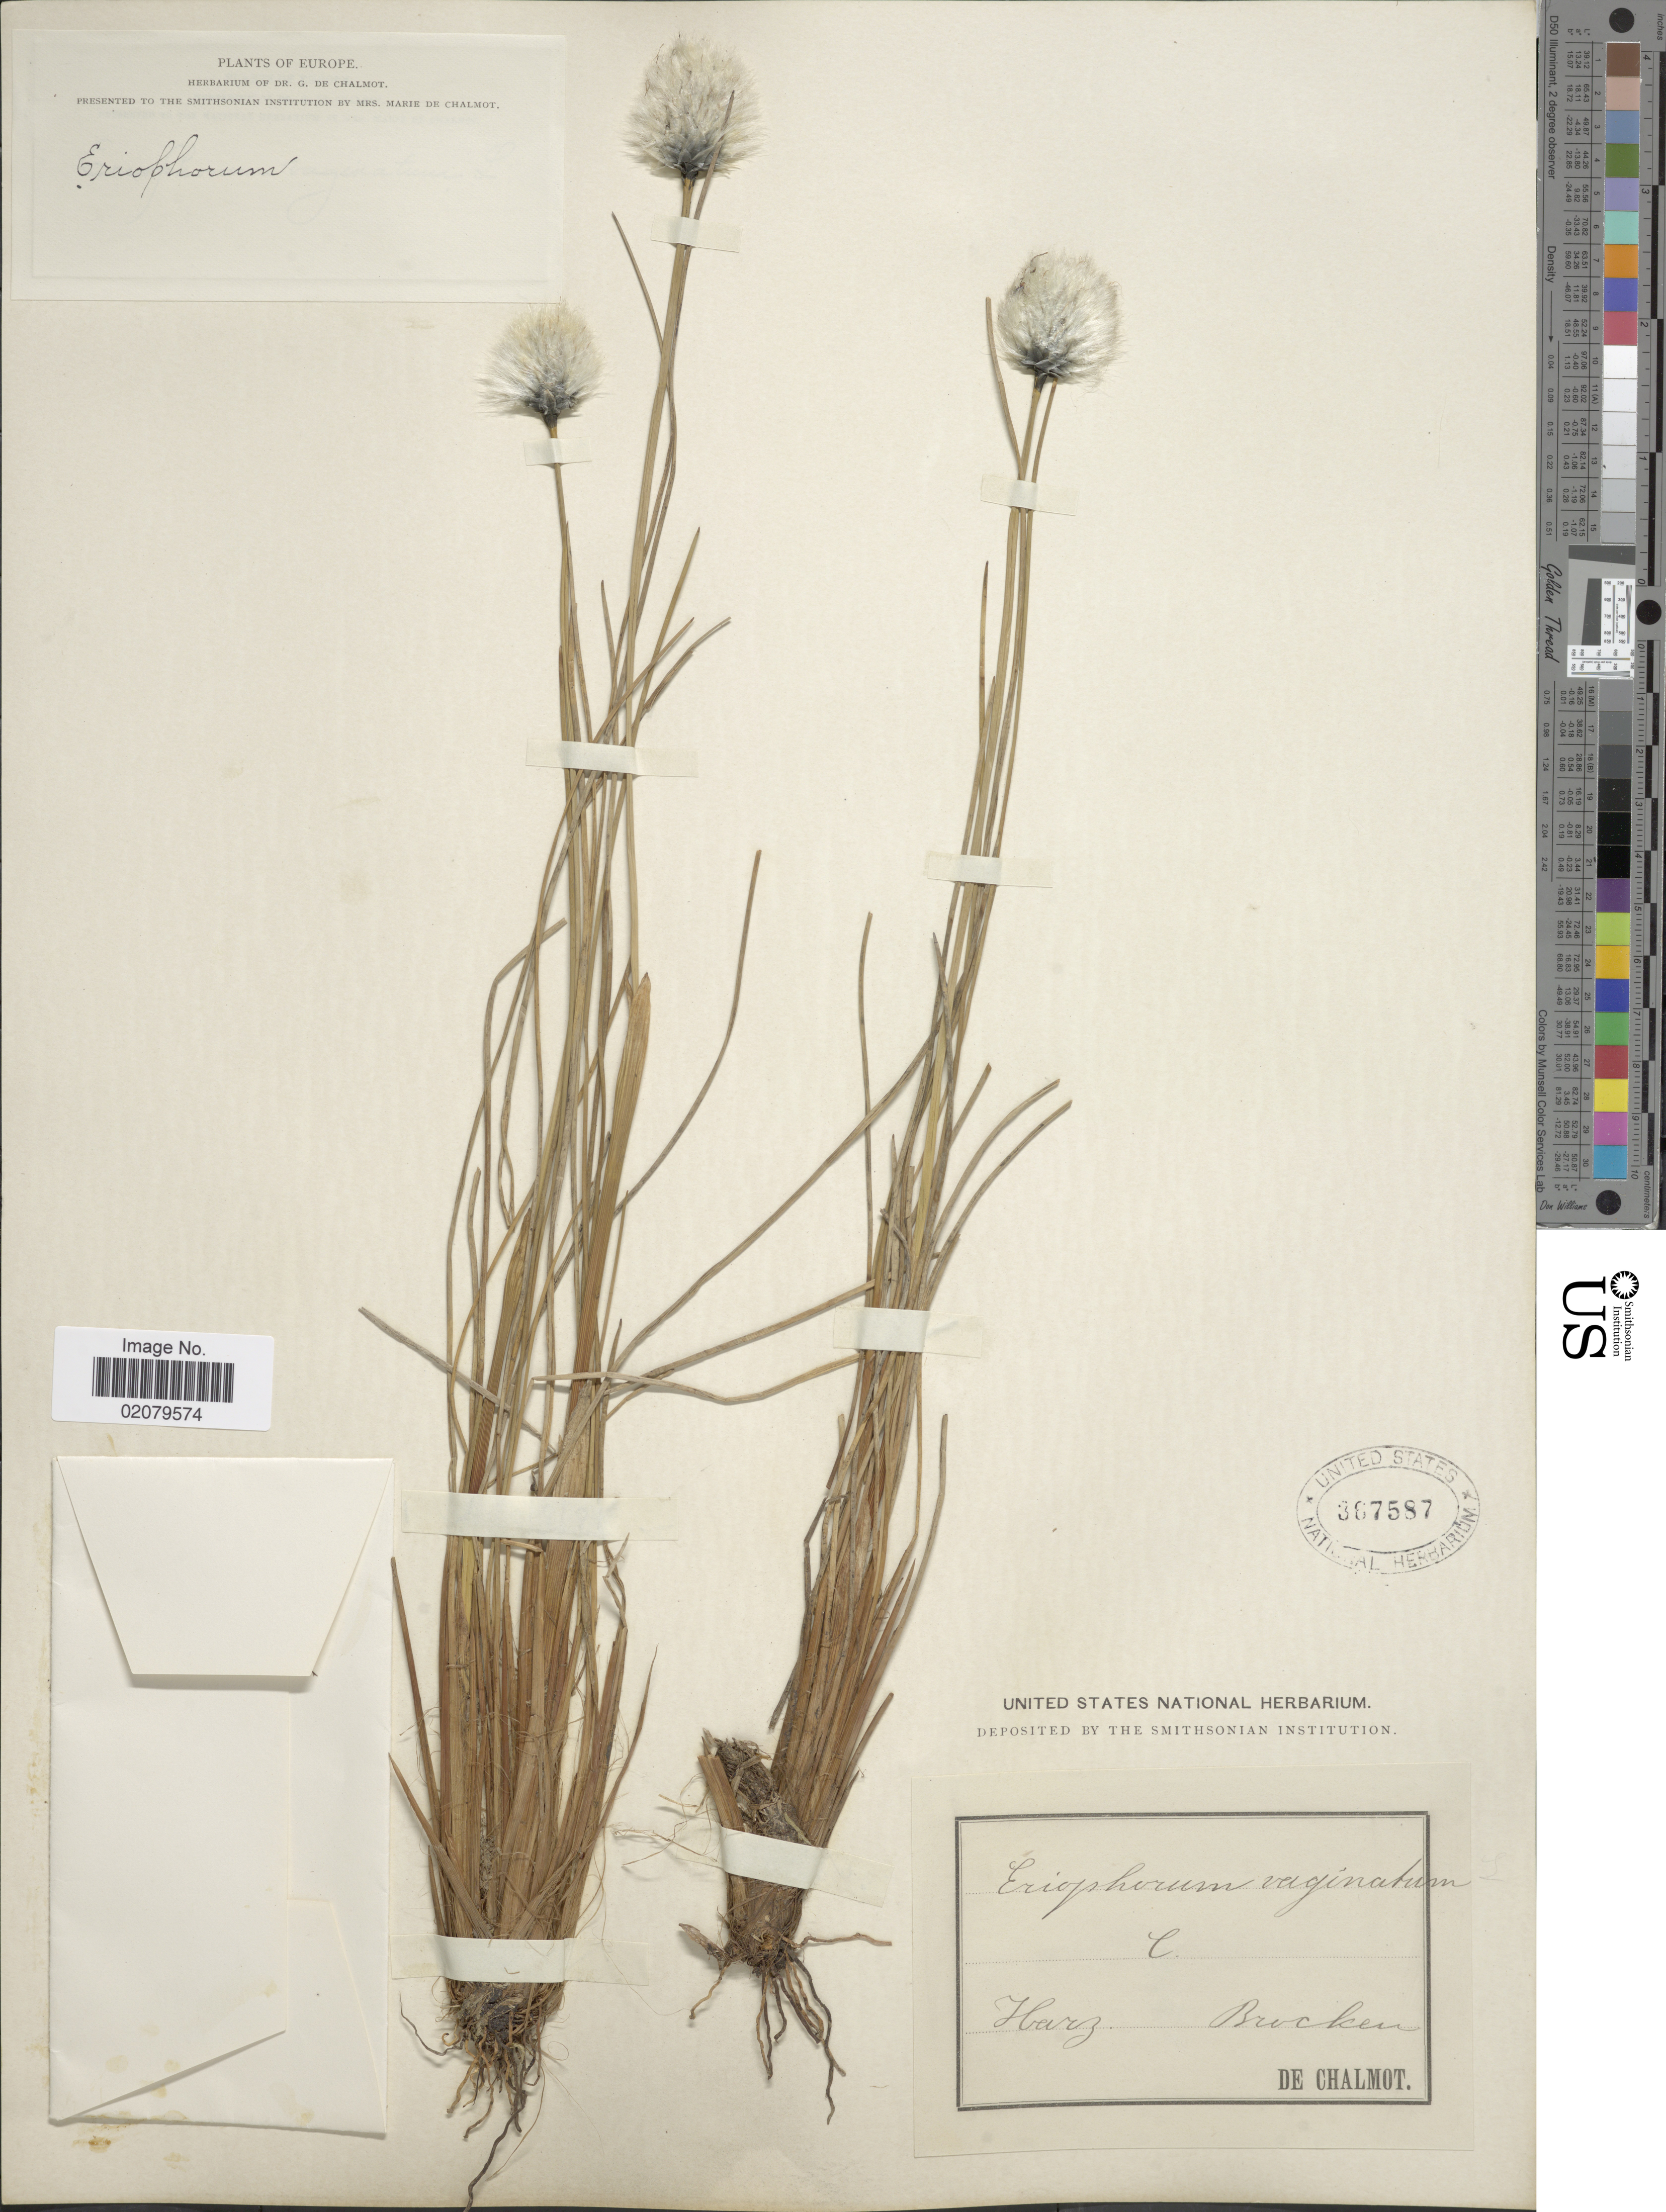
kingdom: Plantae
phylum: Tracheophyta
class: Liliopsida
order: Poales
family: Cyperaceae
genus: Eriophorum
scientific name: Eriophorum vaginatum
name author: L.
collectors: G. de Chalmot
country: Germany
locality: Harz, Brocken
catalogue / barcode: US 367587